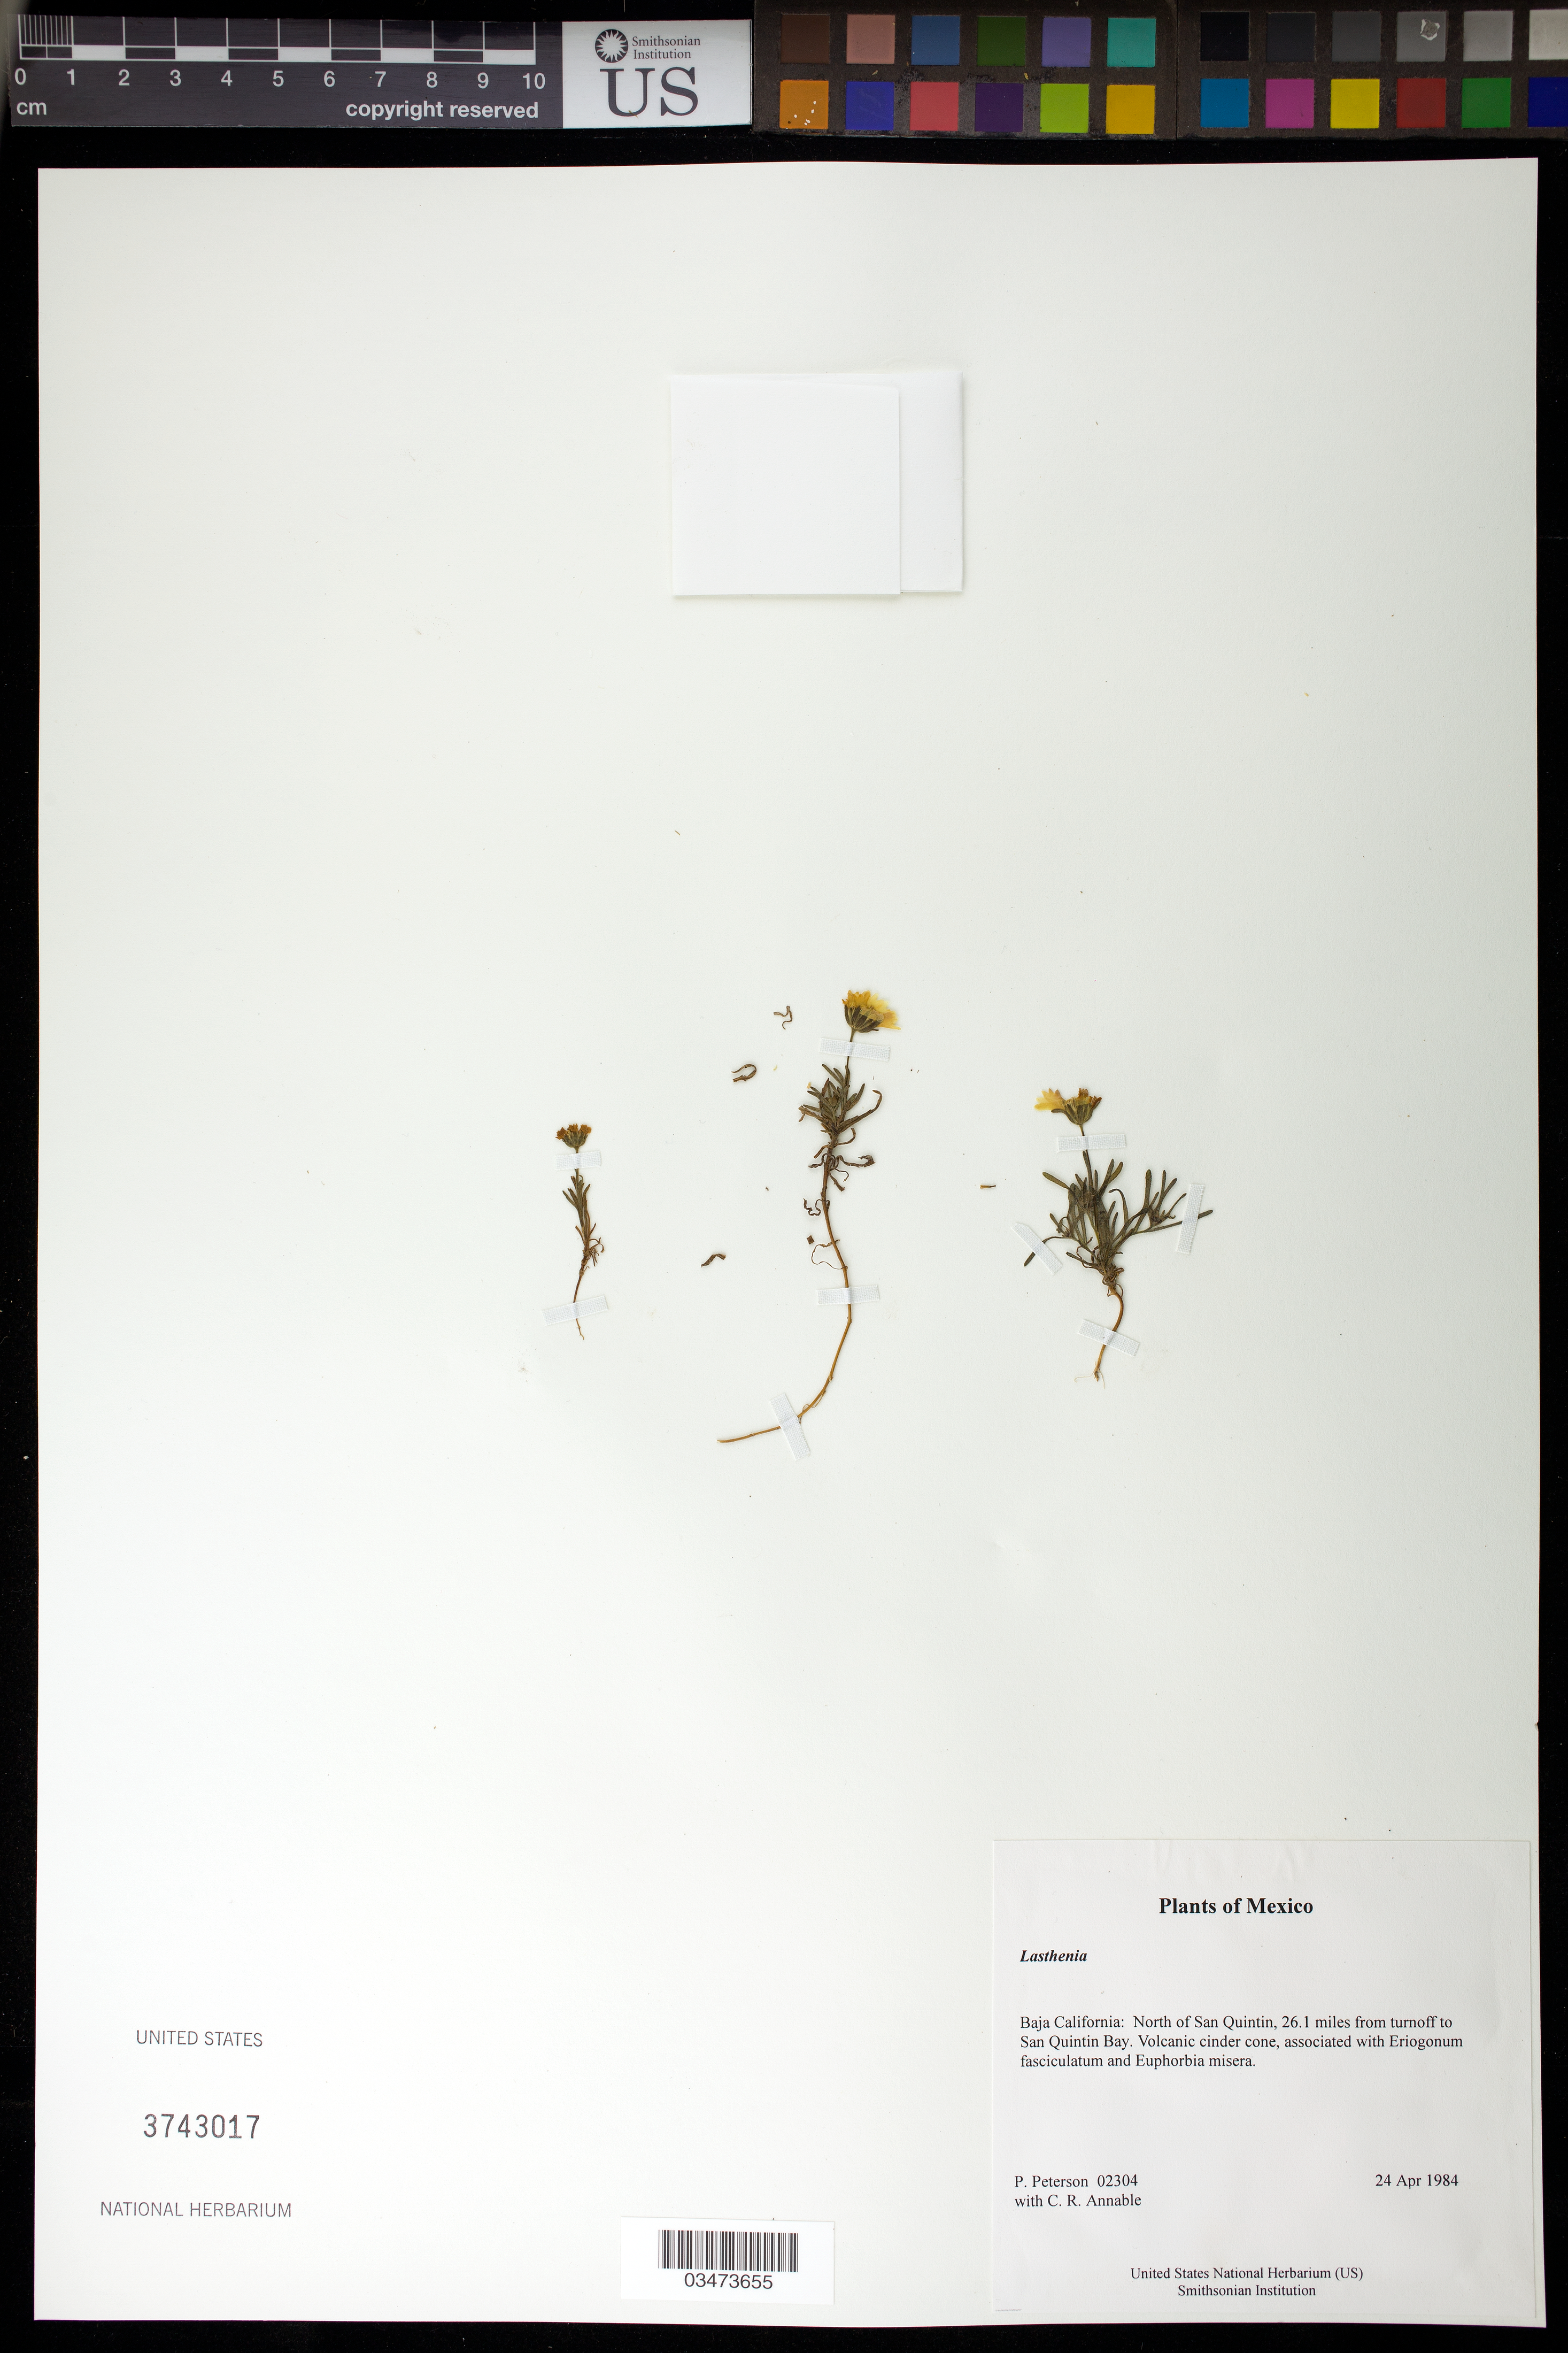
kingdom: Plantae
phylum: Tracheophyta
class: Magnoliopsida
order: Asterales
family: Asteraceae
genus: Lasthenia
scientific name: Lasthenia sp.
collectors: P. M. Peterson & C. R. Annable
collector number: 02304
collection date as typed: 24 Apr 1984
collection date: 1984-04-24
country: Mexico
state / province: Baja California Norte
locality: North of San Quintin, 26.1 miles from turnoff to San Quintin Bay.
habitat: Volcanic cinder cone, associated with Eriogonum fasciculatum and Euphorbia misera.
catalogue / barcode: US 3743017